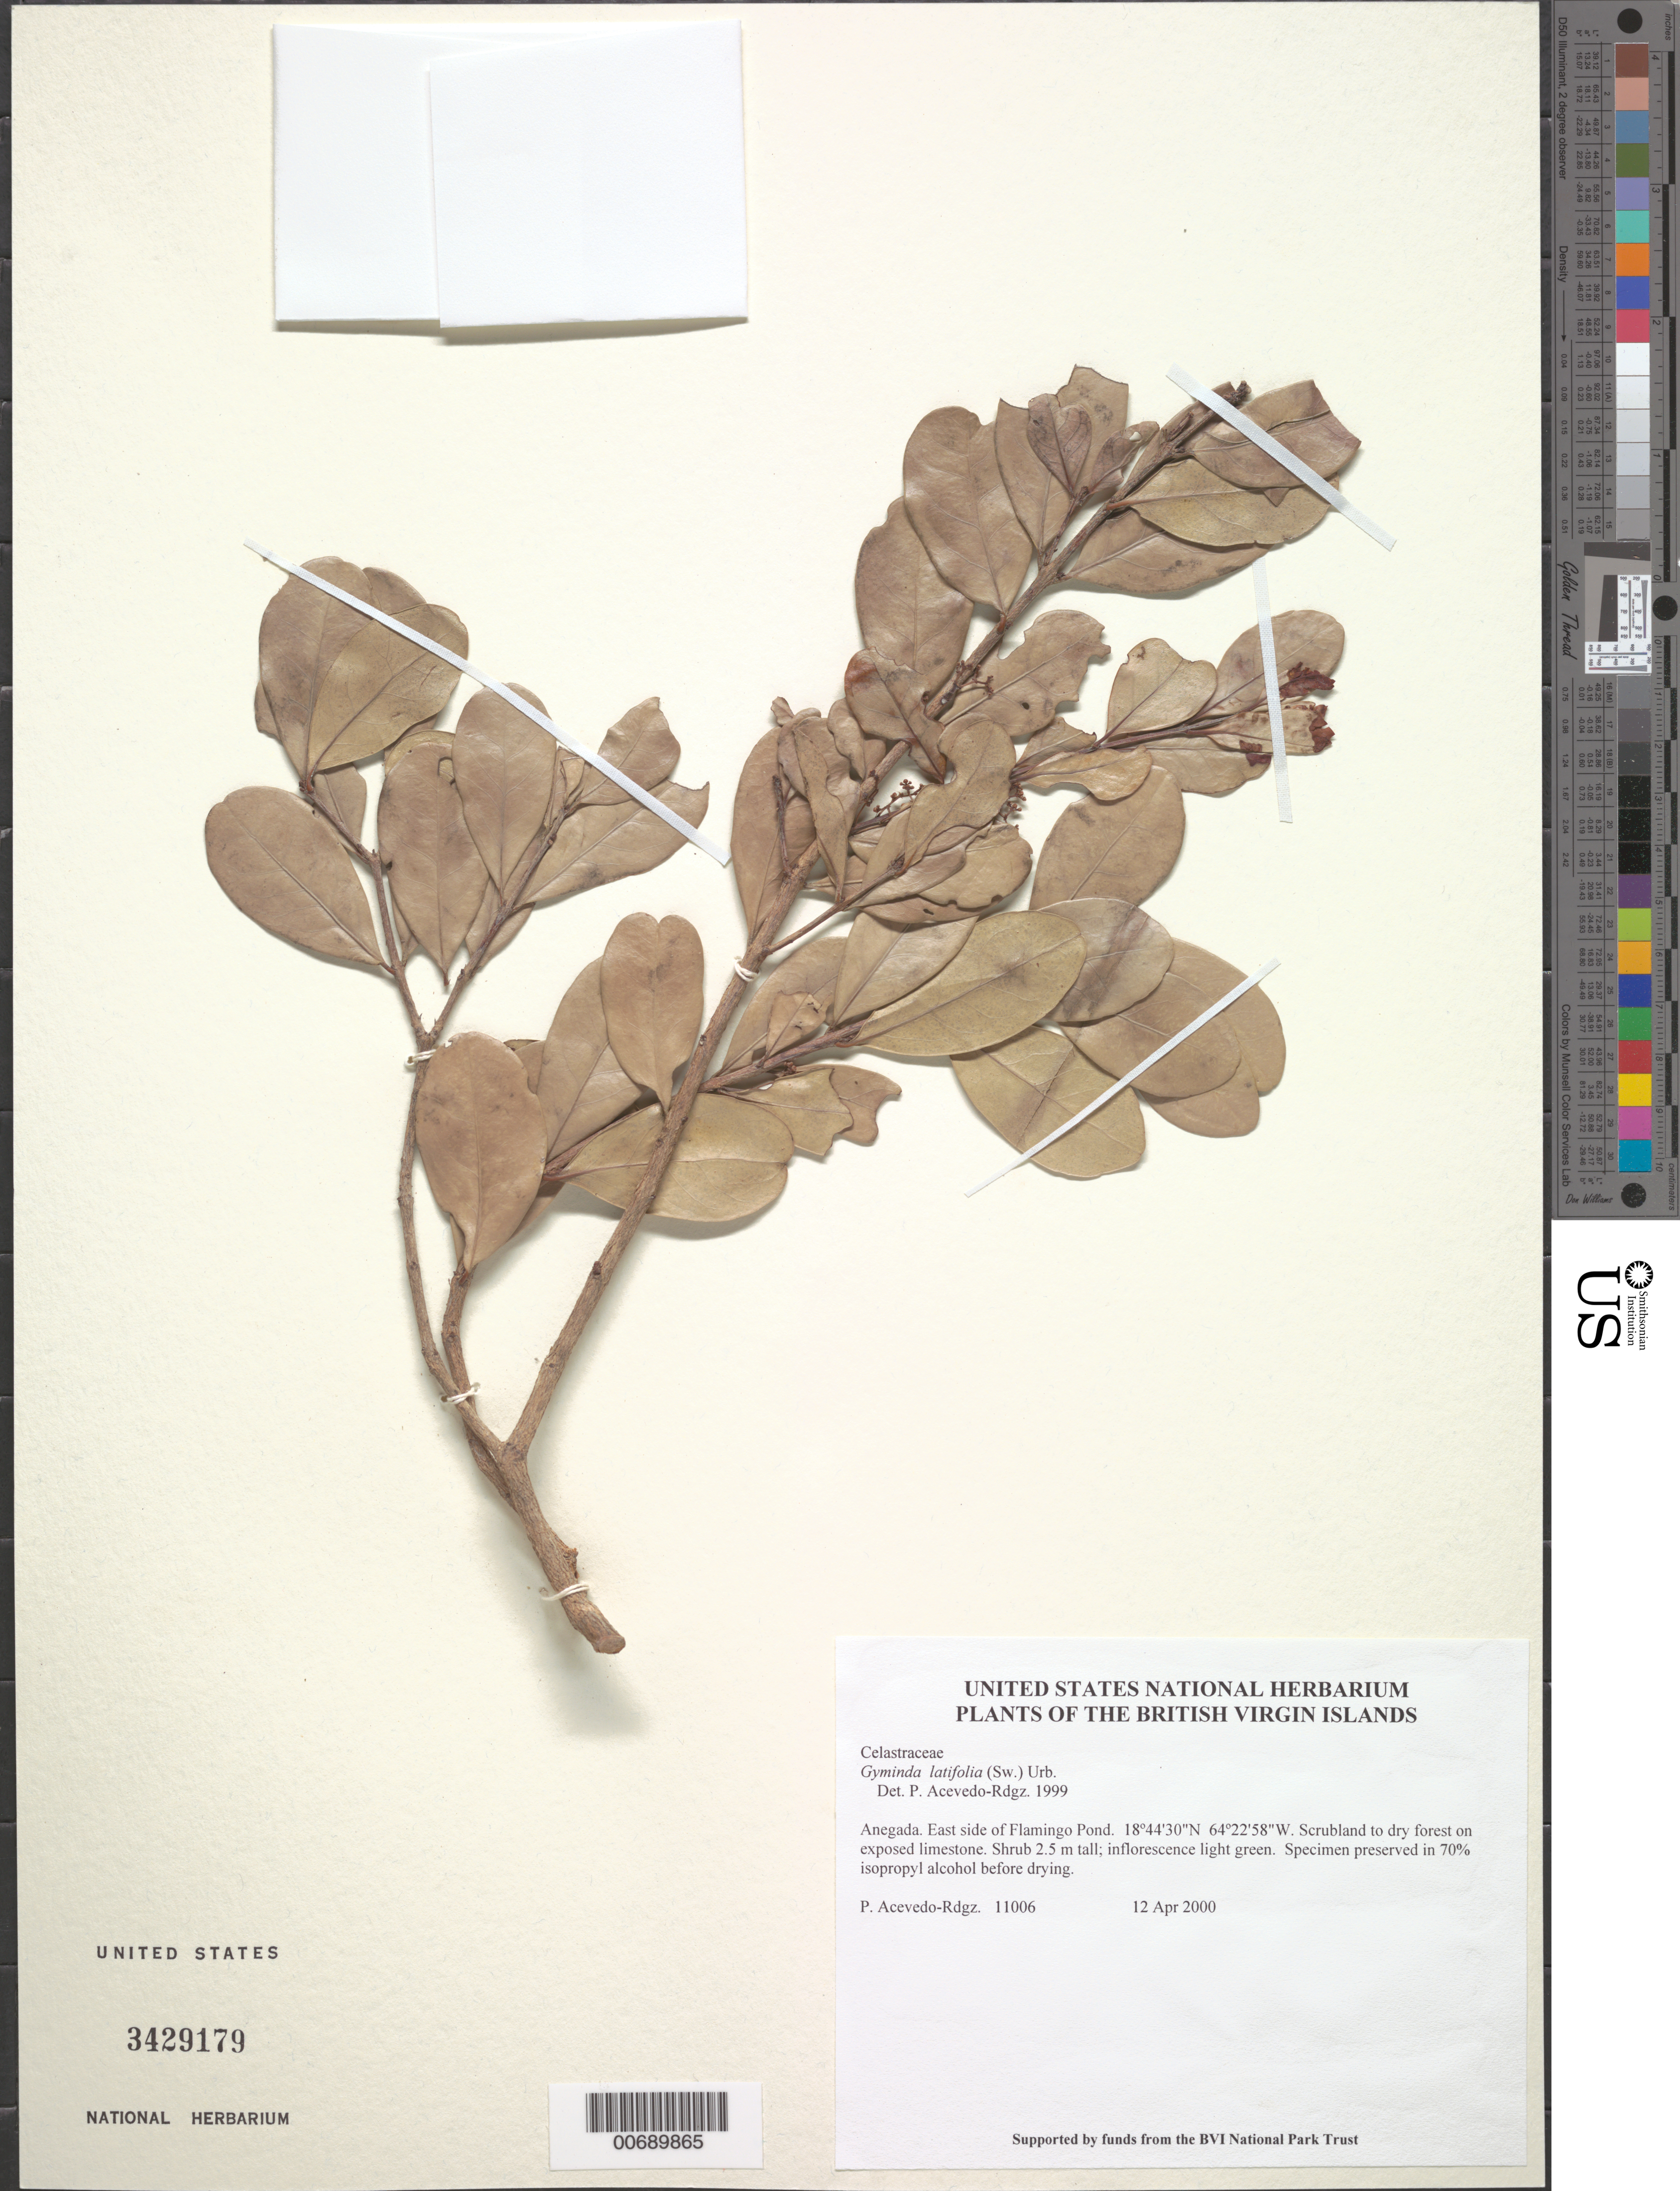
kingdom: Plantae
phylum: Tracheophyta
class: Magnoliopsida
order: Celastrales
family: Celastraceae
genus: Gyminda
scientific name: Gyminda latifolia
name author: (Sw.) Urb.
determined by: Acevedo-Rodríguez, P., (BOT), Smithsonian Institution - National Museum of Natural History (UNITED STATES)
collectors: P. Acevedo-Rodr.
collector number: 11006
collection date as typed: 12 Apr 2000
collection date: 2000-04-12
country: British Virgin Islands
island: Anegada I.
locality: East side of Flamingo Pond.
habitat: Scrubland to dry forest on exposed limestone.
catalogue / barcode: US 3429179